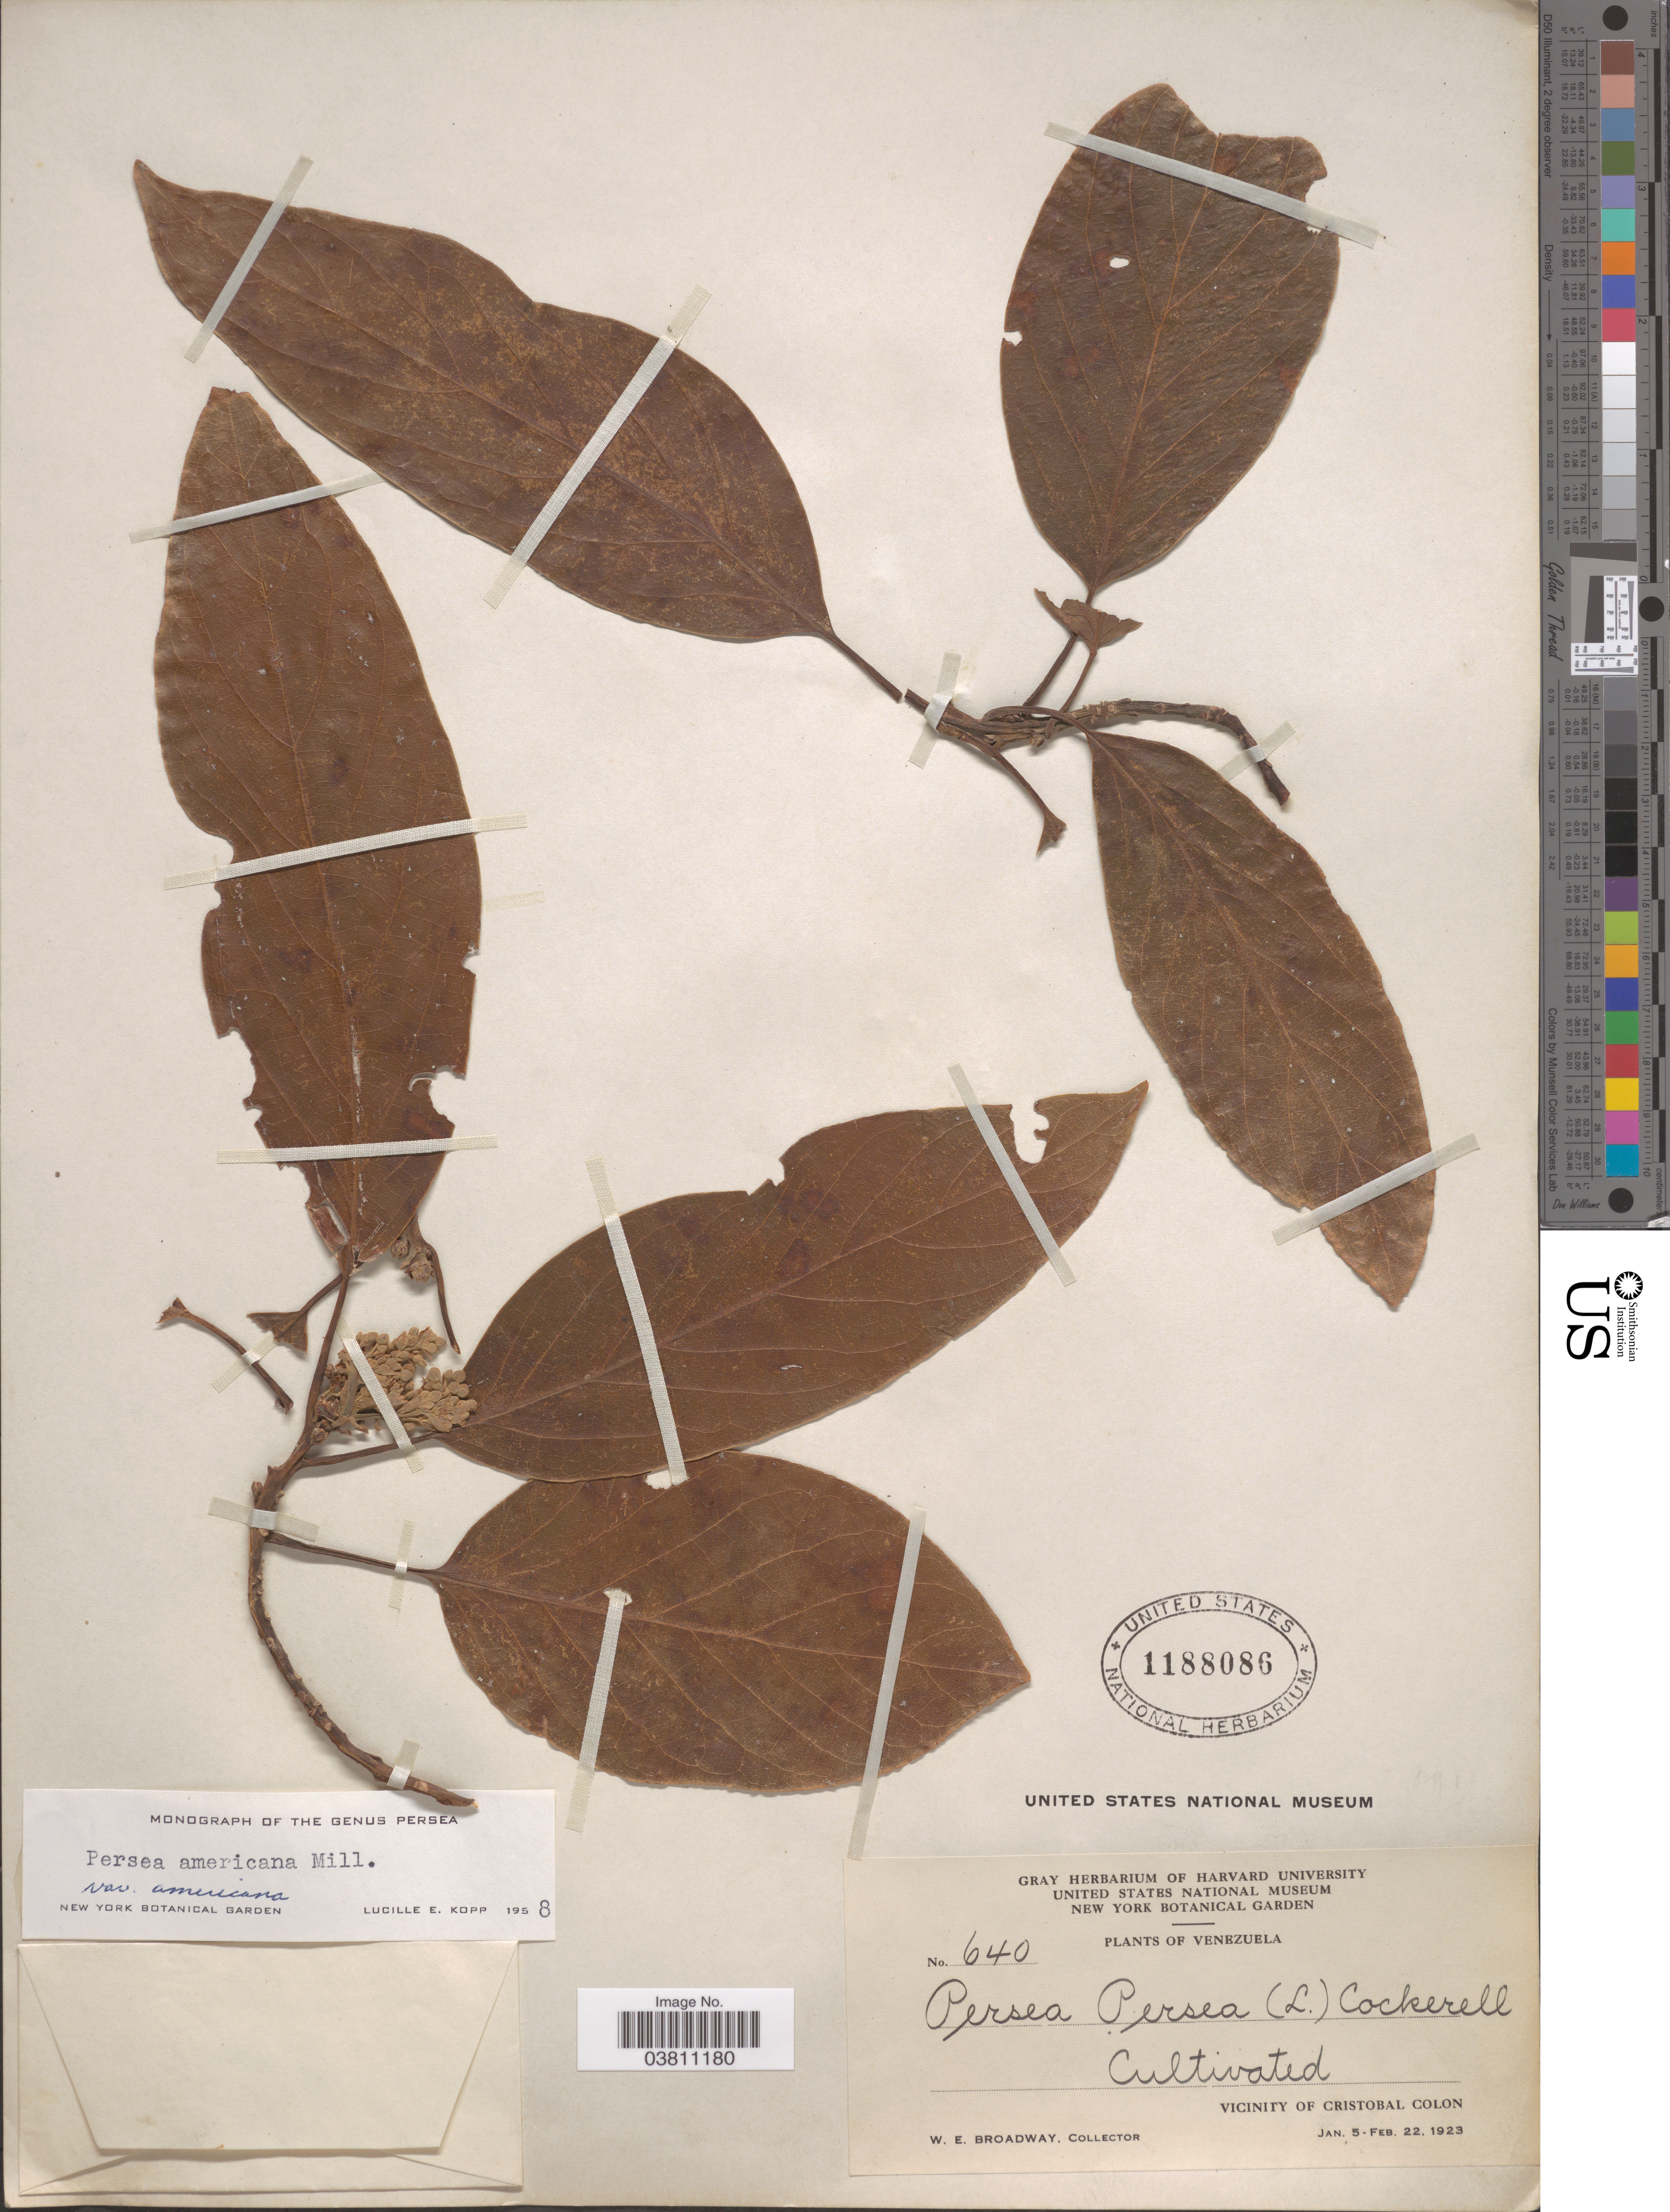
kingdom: Plantae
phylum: Tracheophyta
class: Magnoliopsida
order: Laurales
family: Lauraceae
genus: Persea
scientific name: Persea americana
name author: Mill.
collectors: W. E. Broadway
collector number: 640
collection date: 1923-01-05/1923-02-22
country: Venezuela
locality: Vicinity of Cristobal Colon.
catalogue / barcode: US 1188086